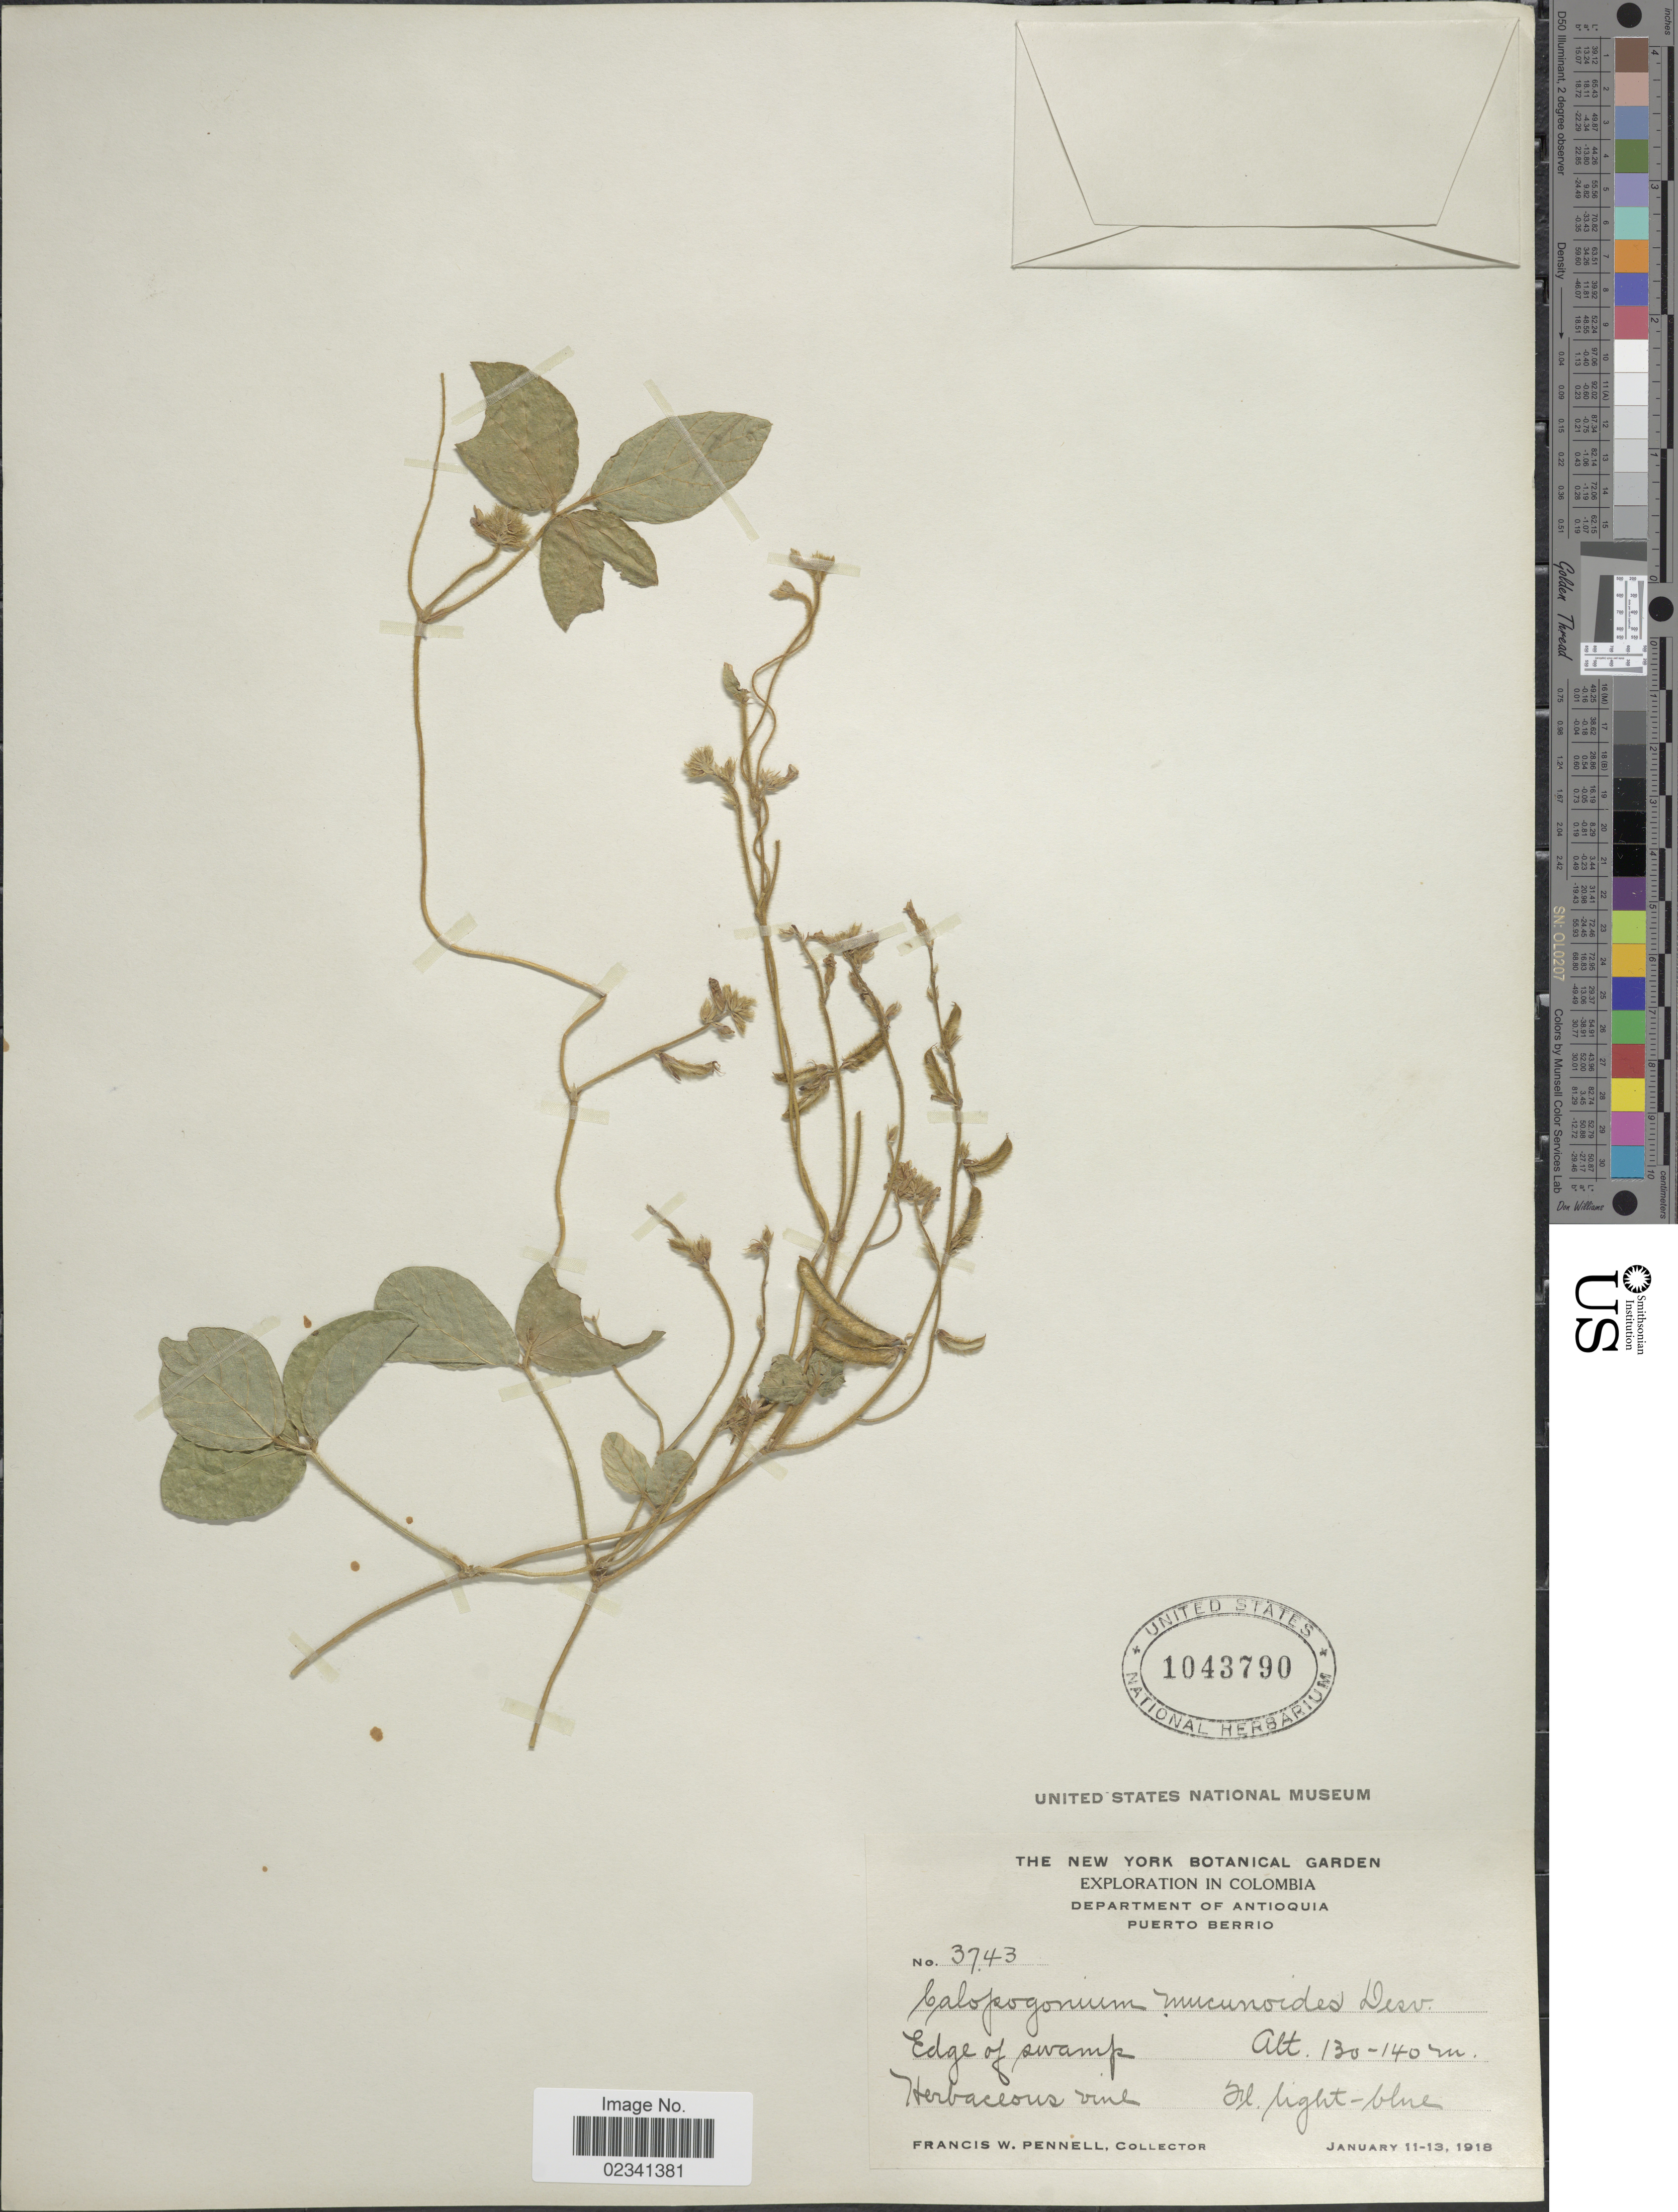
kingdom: Plantae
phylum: Tracheophyta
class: Magnoliopsida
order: Fabales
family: Fabaceae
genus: Calopogonium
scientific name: Calopogonium mucunoides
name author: Desv.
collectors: F. W. Pennell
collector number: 3743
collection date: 1918-01-11/1918-01-13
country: Colombia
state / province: Antioquia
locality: Puerto Berrio,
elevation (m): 130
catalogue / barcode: US 1043790